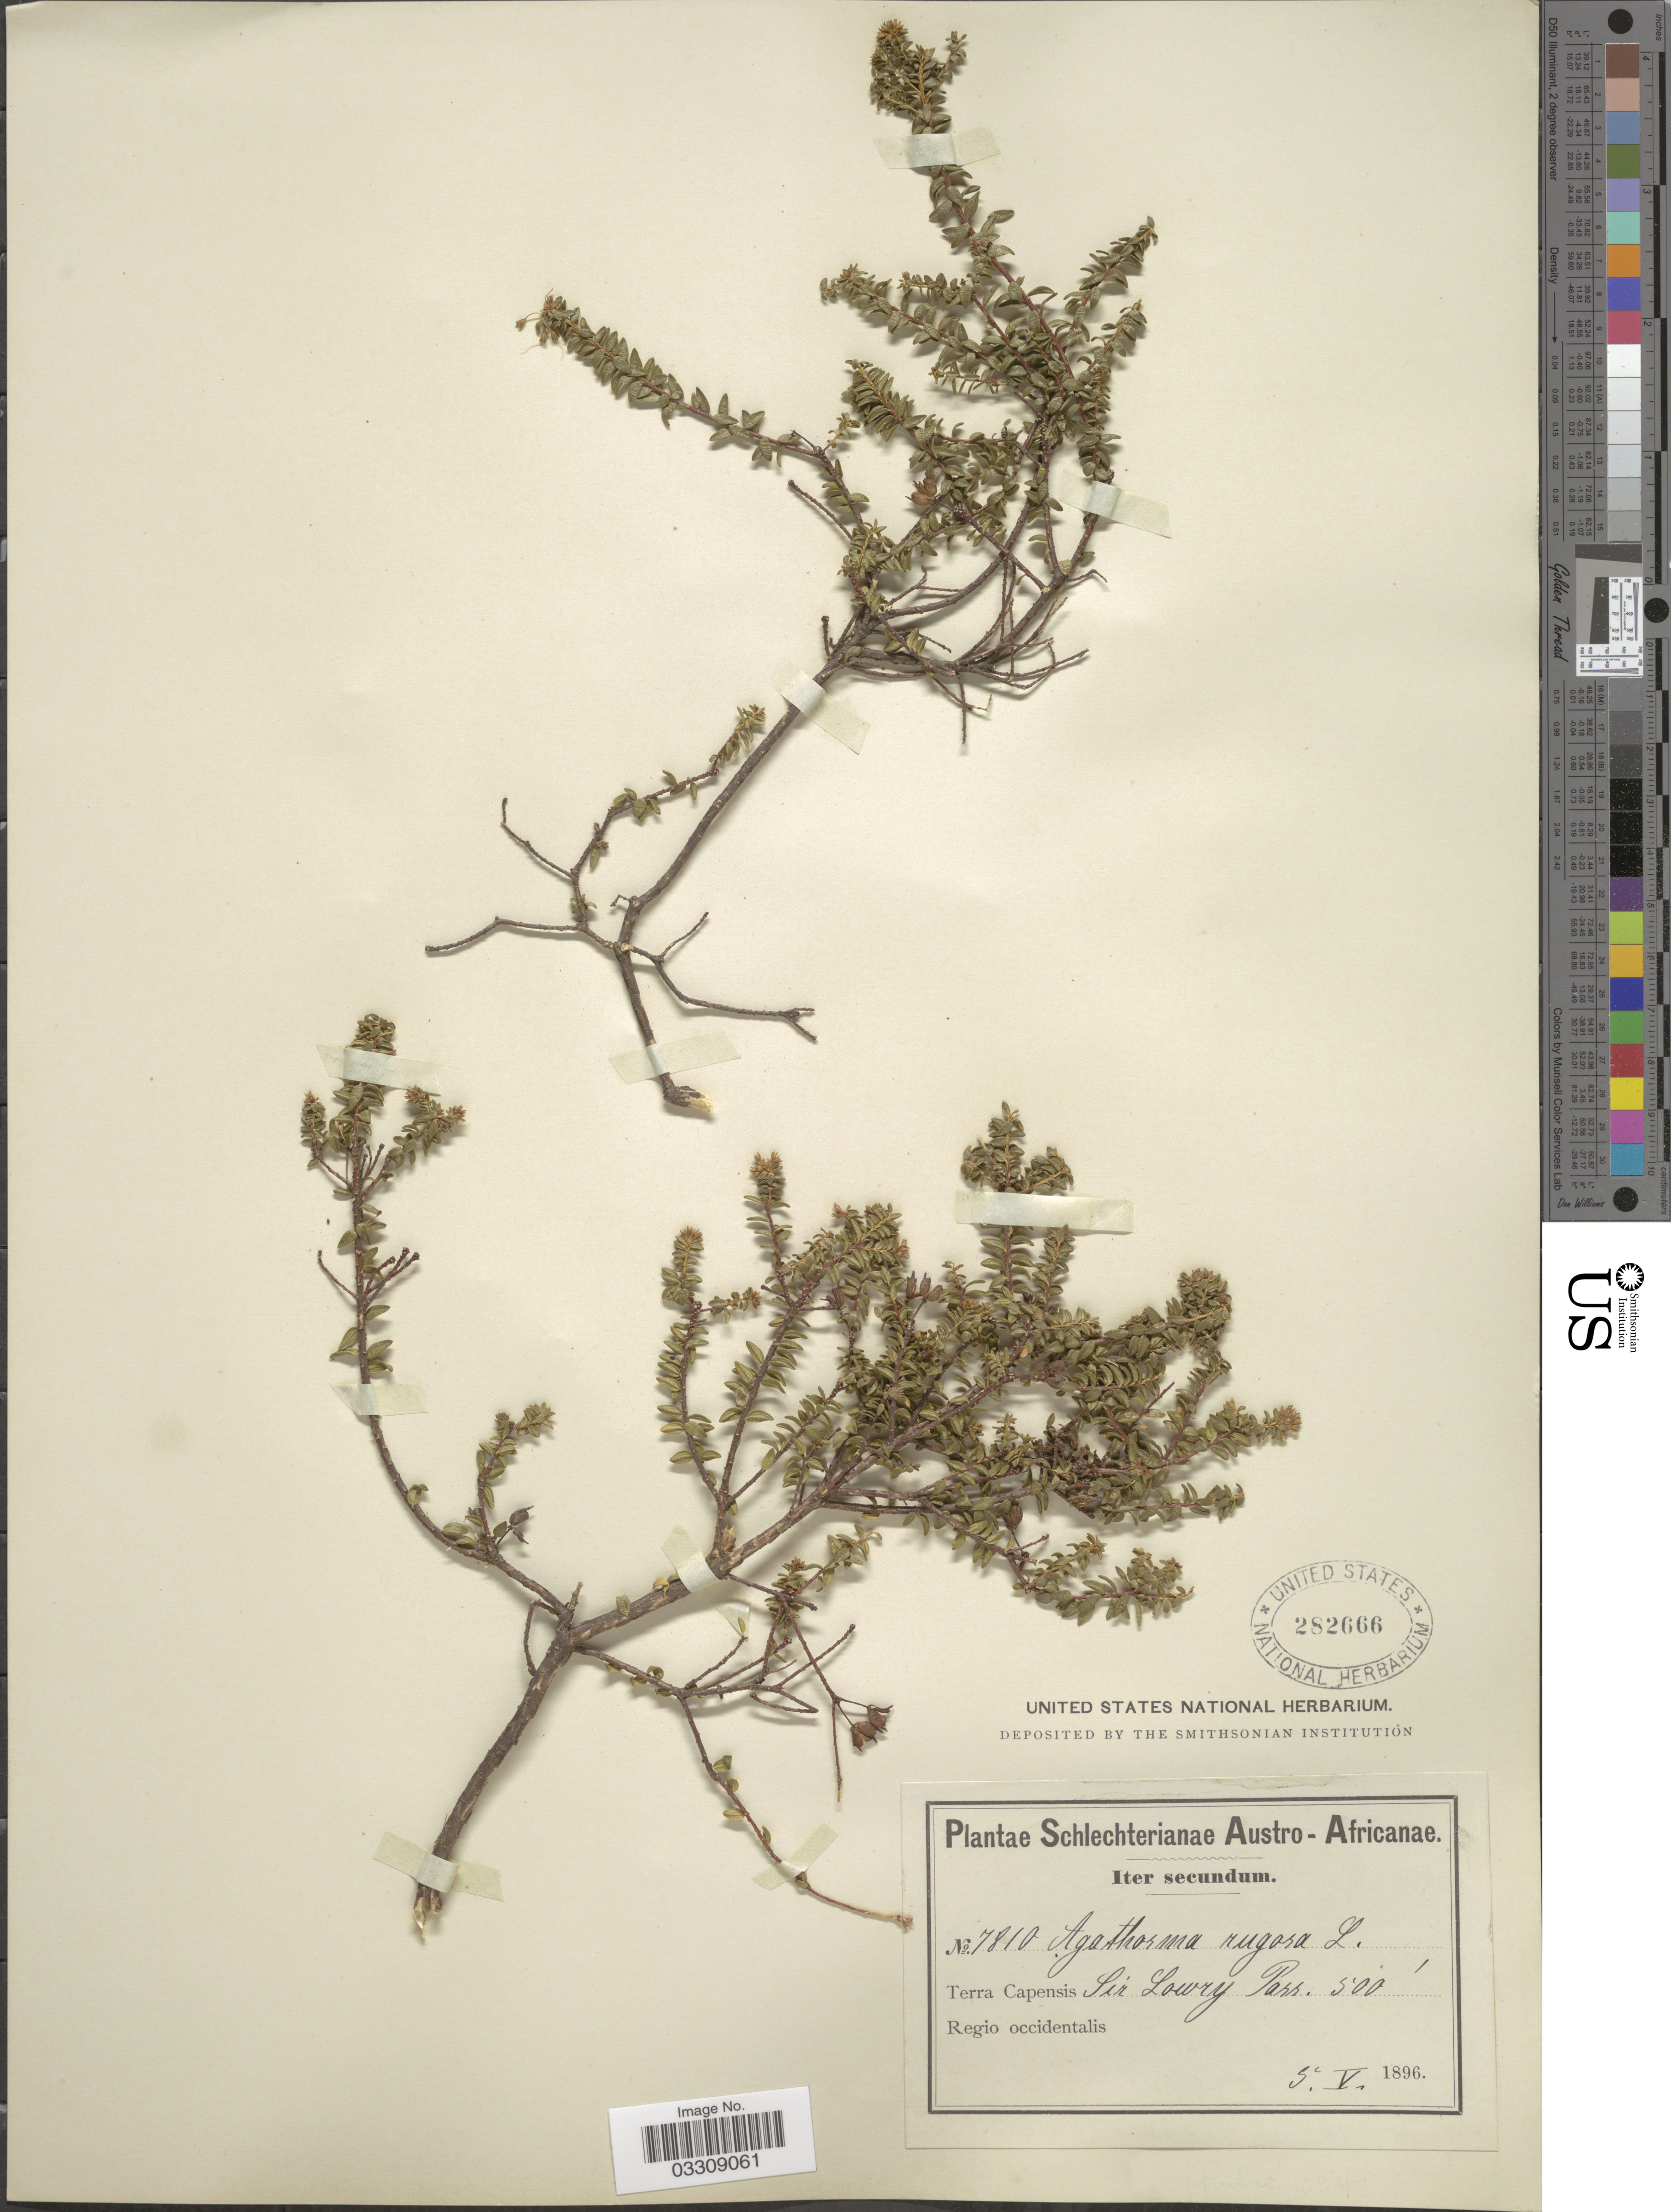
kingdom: Plantae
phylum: Tracheophyta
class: Magnoliopsida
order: Sapindales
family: Rutaceae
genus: Agathosma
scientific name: Agathosma rugosa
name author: (Thunb.) Link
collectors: Schlechter, --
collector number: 7810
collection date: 1896-05-05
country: South Africa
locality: Austro-Africanae. Terra Capensis Sir Lowry Pass. Regio occidentalis.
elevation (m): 152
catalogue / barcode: US 282666